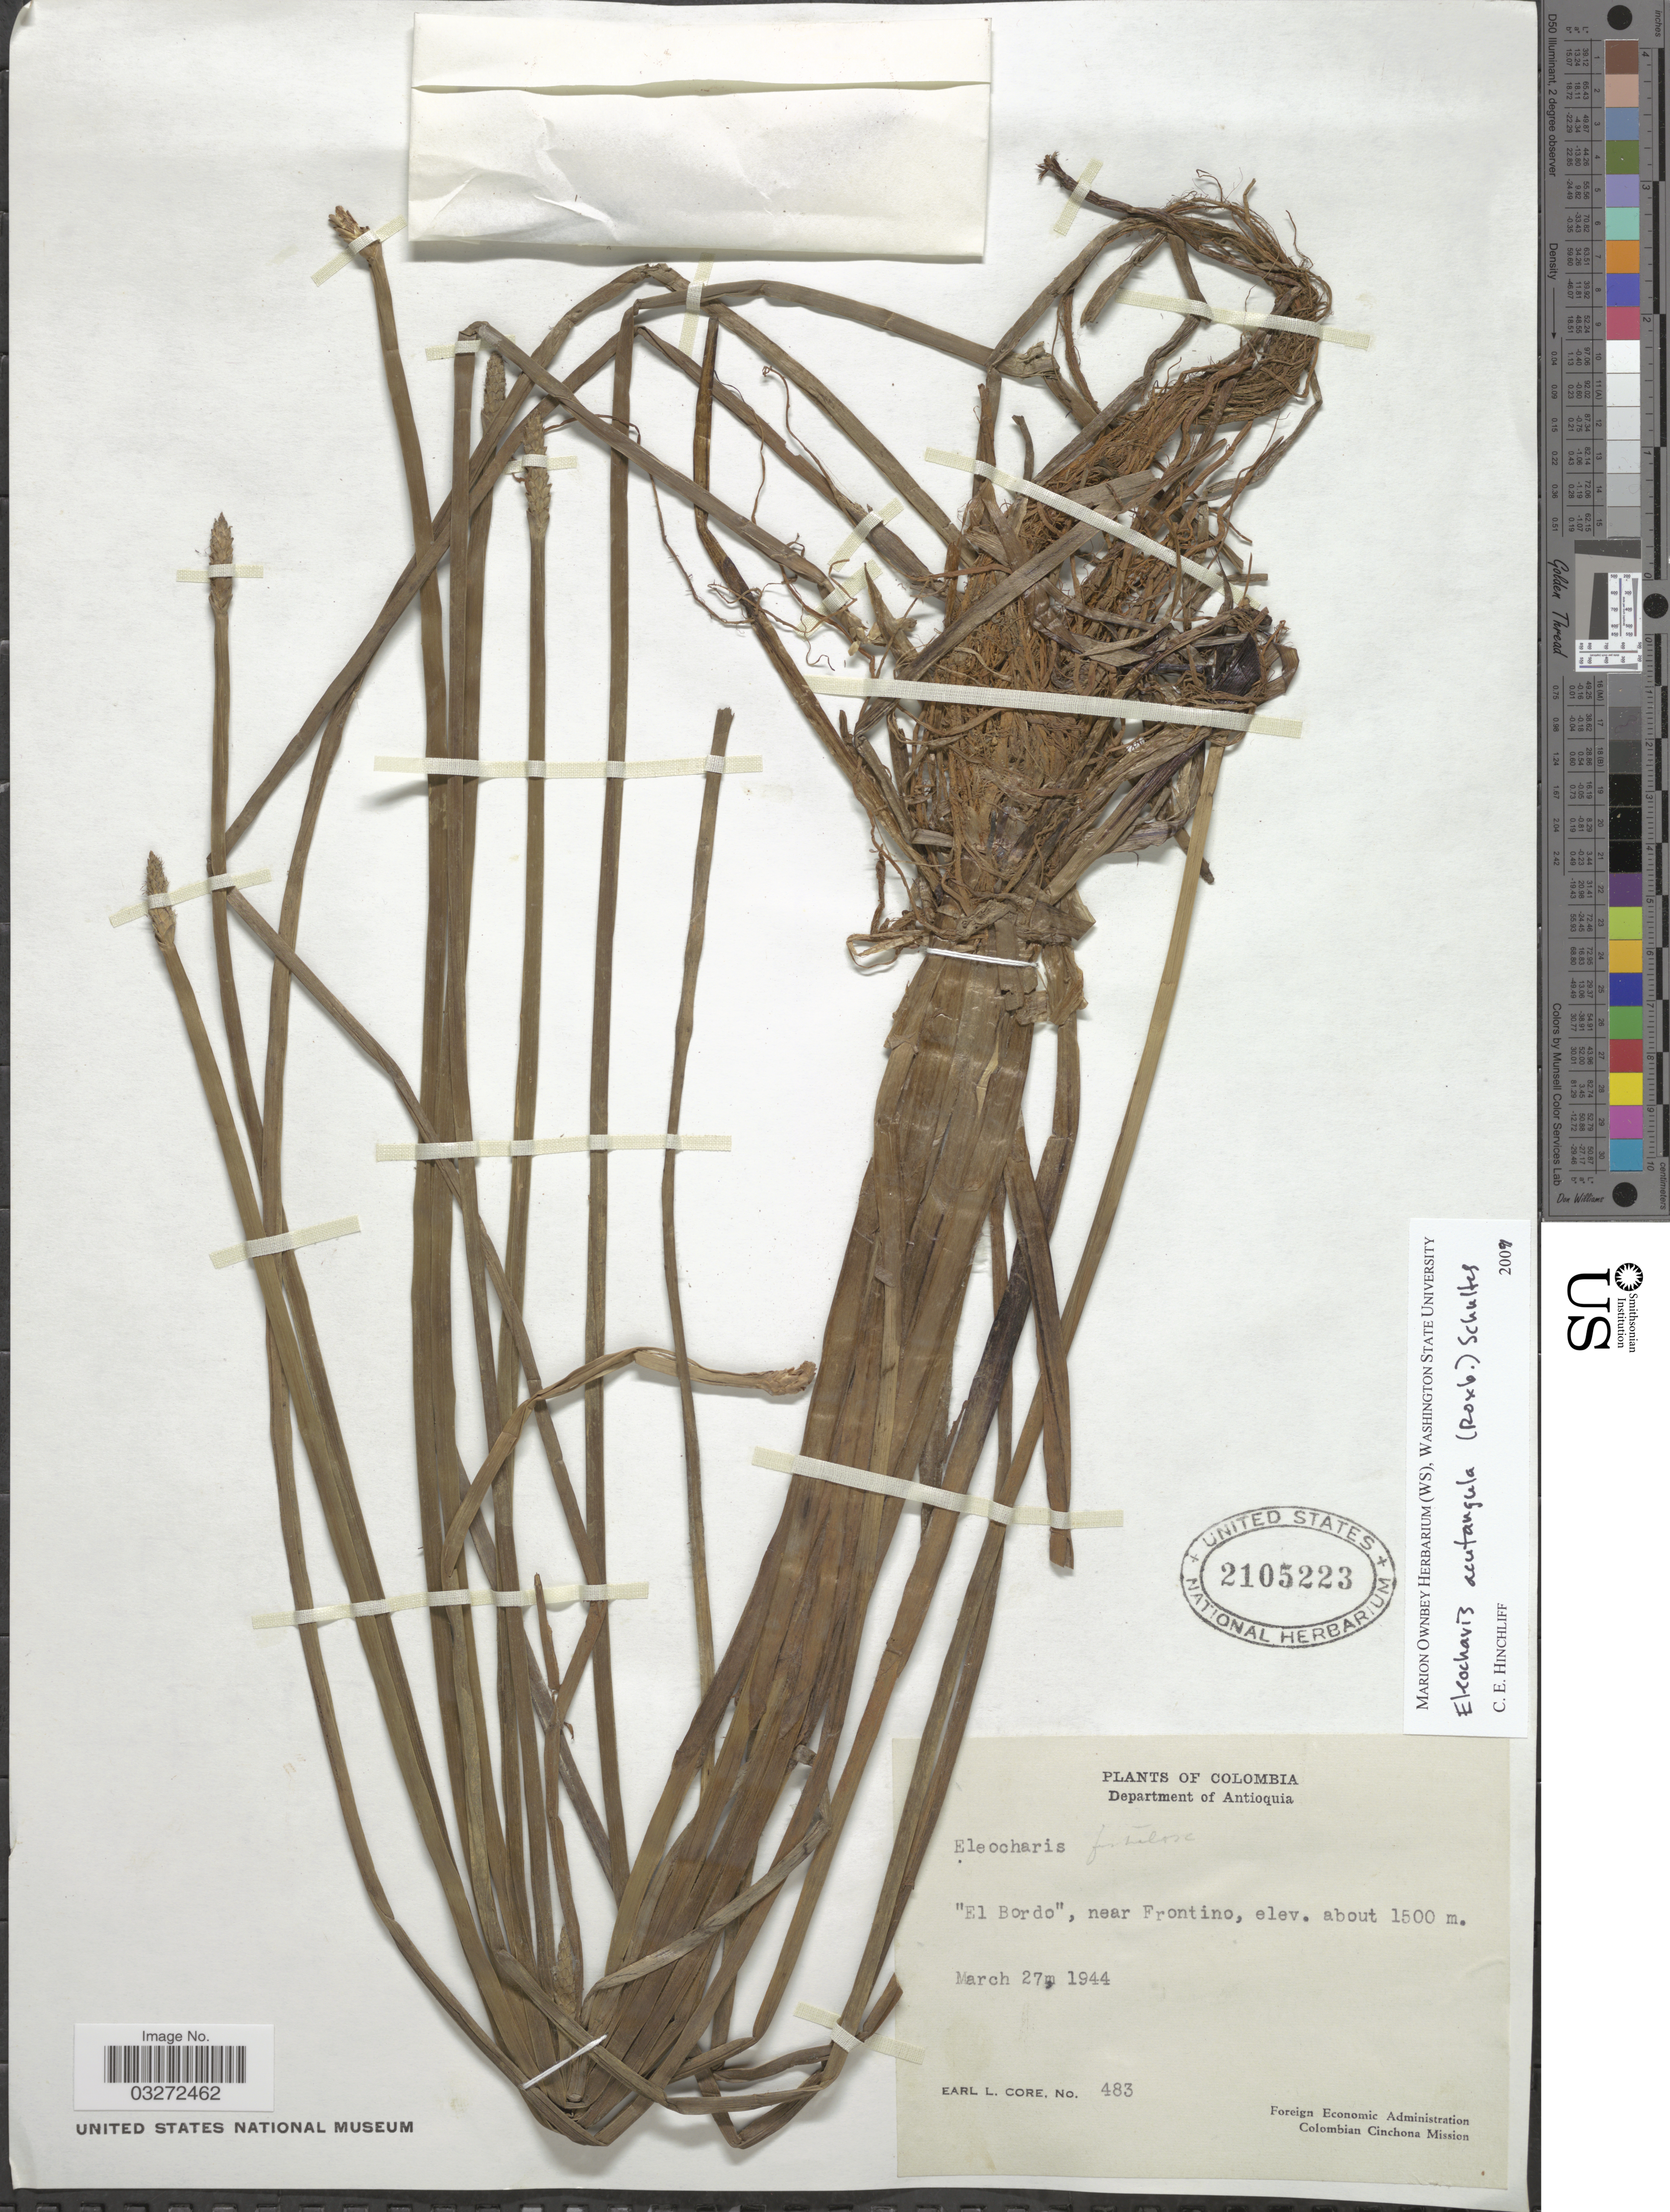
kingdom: Plantae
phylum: Tracheophyta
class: Liliopsida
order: Poales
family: Cyperaceae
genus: Eleocharis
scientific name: Eleocharis acutangula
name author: (Roxb.) Schult.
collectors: E. L. Core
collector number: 483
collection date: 1944-03-27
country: Colombia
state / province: Antioquia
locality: Department of Antioquia. "El Bordo", near Frontino.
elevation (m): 1500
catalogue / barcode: US 2105223